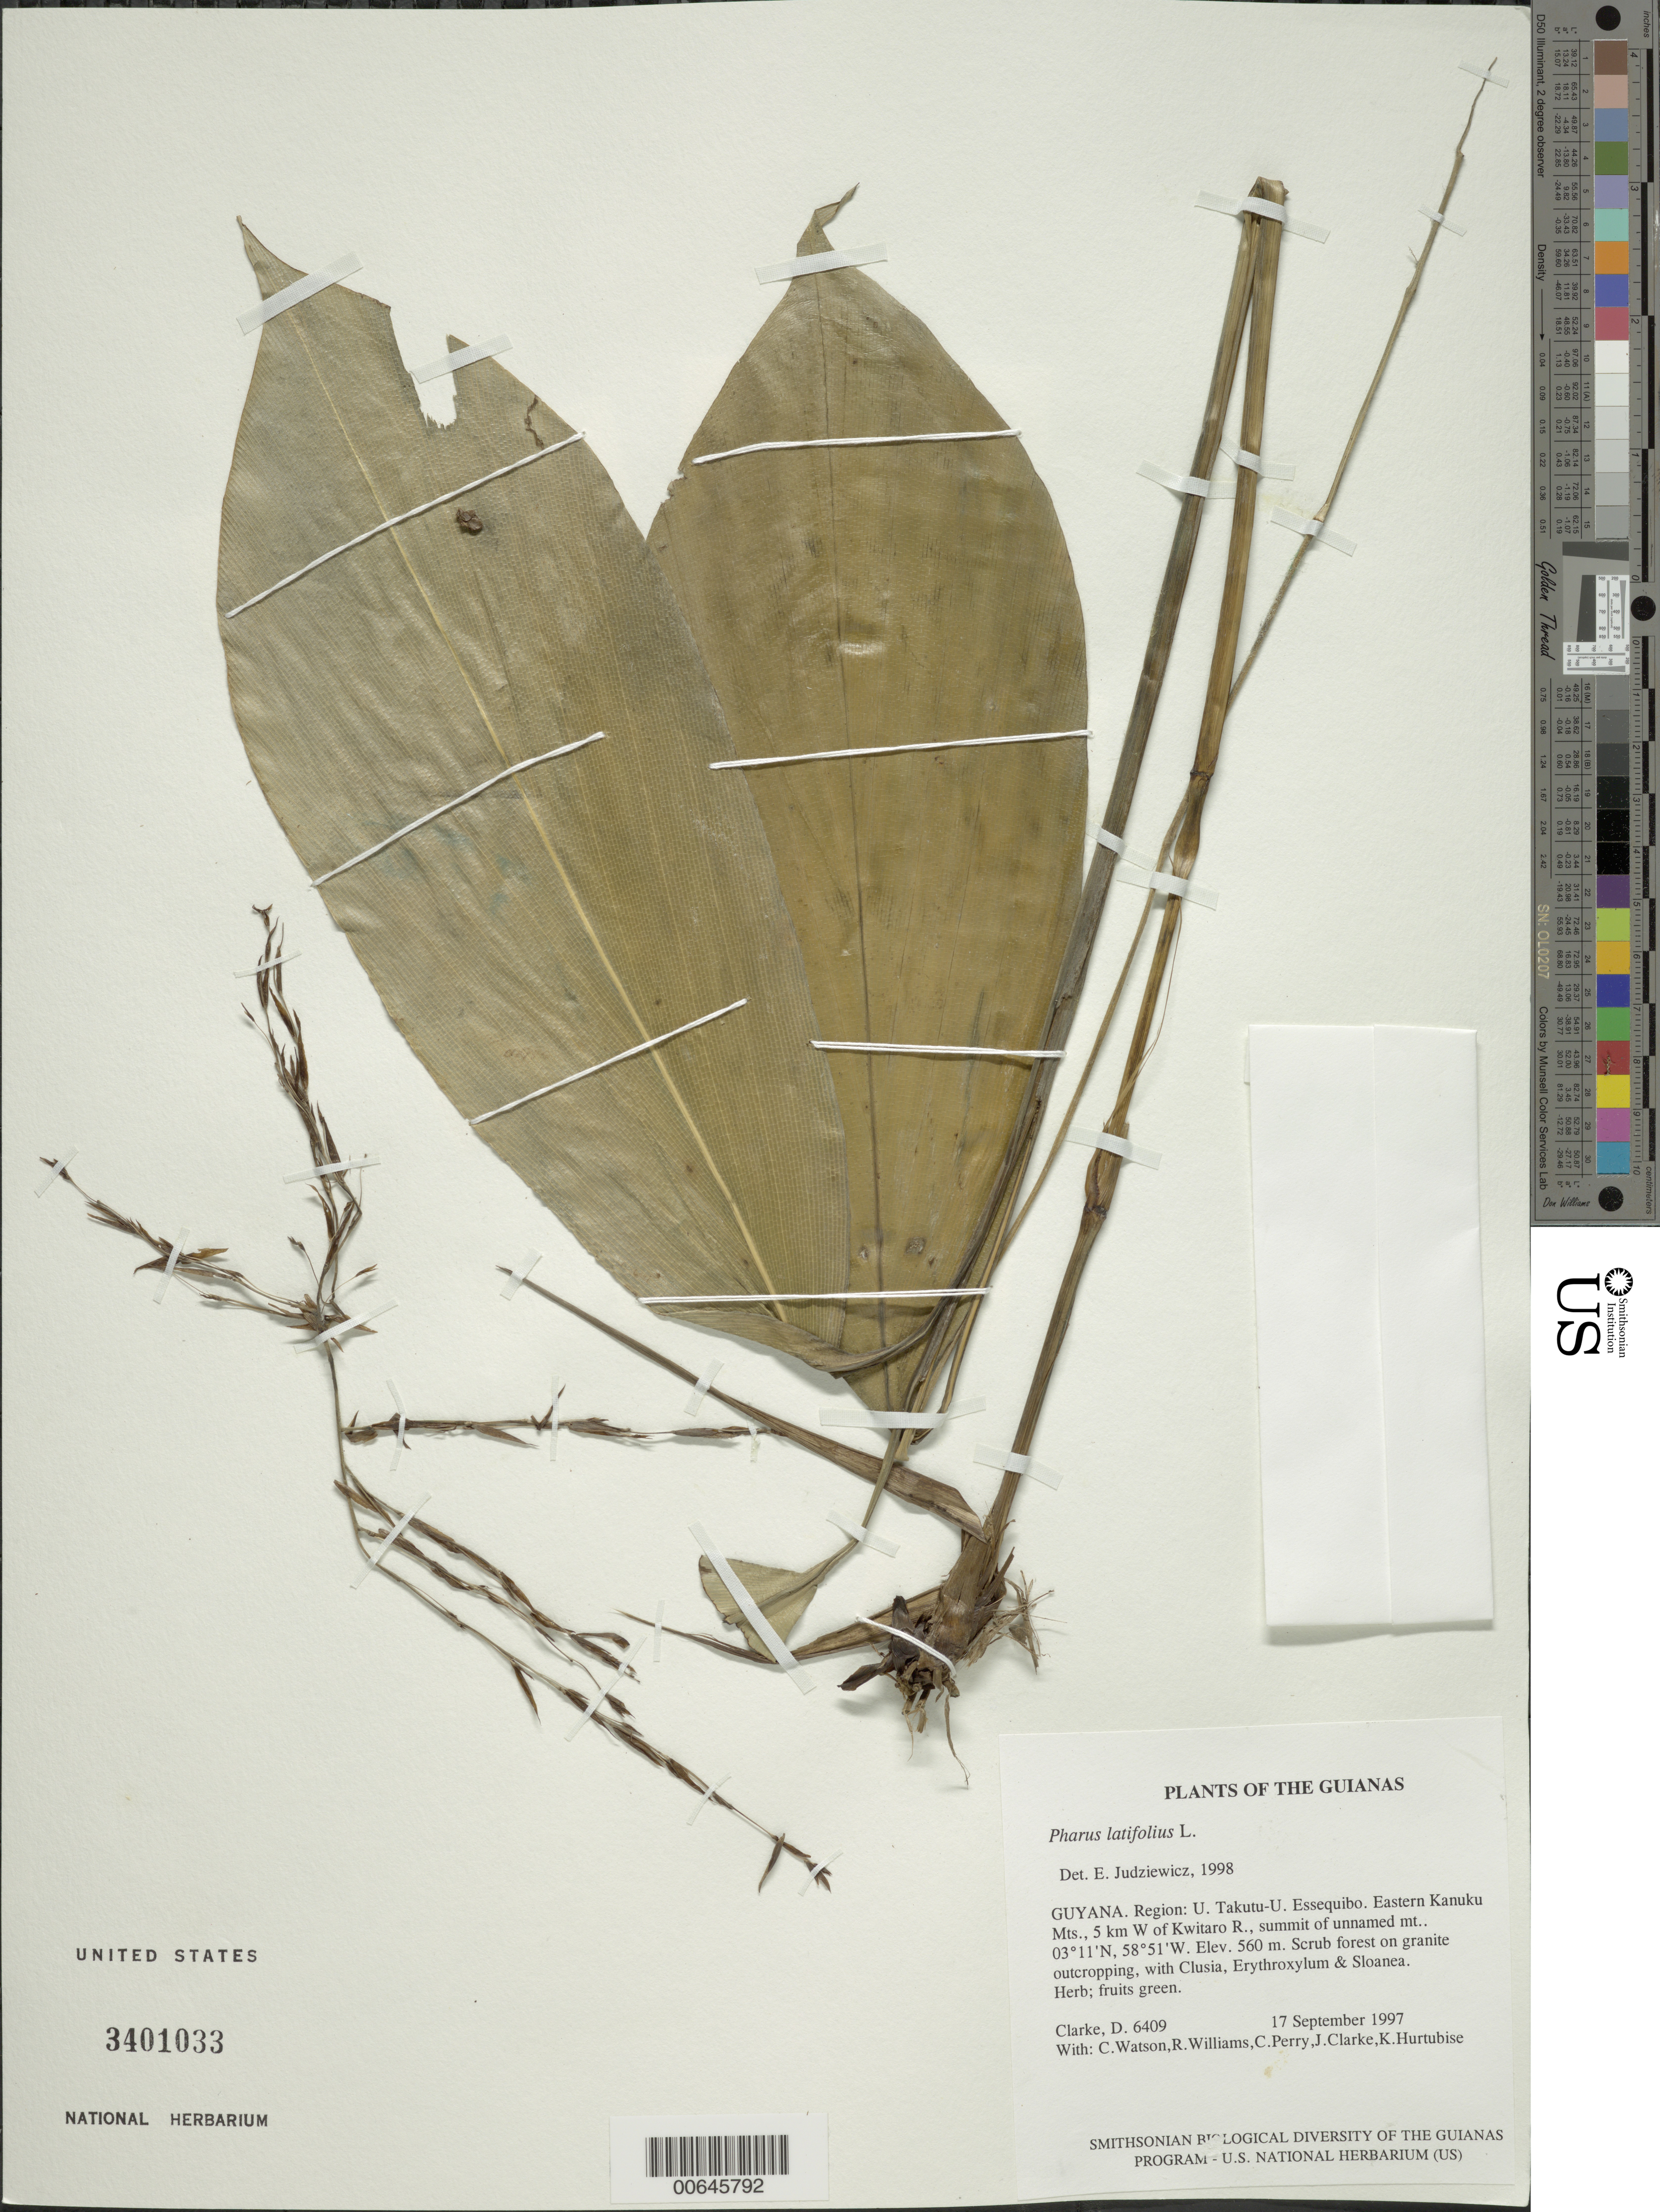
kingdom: Plantae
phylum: Tracheophyta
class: Liliopsida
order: Poales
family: Poaceae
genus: Pharus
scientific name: Pharus latifolius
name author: L.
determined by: Judziewicz, E. J.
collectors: H. D. Clarke, C. Watson, R. Williams, C. Perry, J. Clarke & K. Hurtubise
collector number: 6409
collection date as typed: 17 September 1997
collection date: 1997-09-17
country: Guyana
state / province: U. Takutu-U. Essequibo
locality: Eastern Kanuku Mts., 5 km W of Kwitaro R., summit of unnamed mt.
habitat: Scrub forest on granite outcropping, with Clusia, Erythroxylum & Sloanea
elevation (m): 560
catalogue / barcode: US 3401033